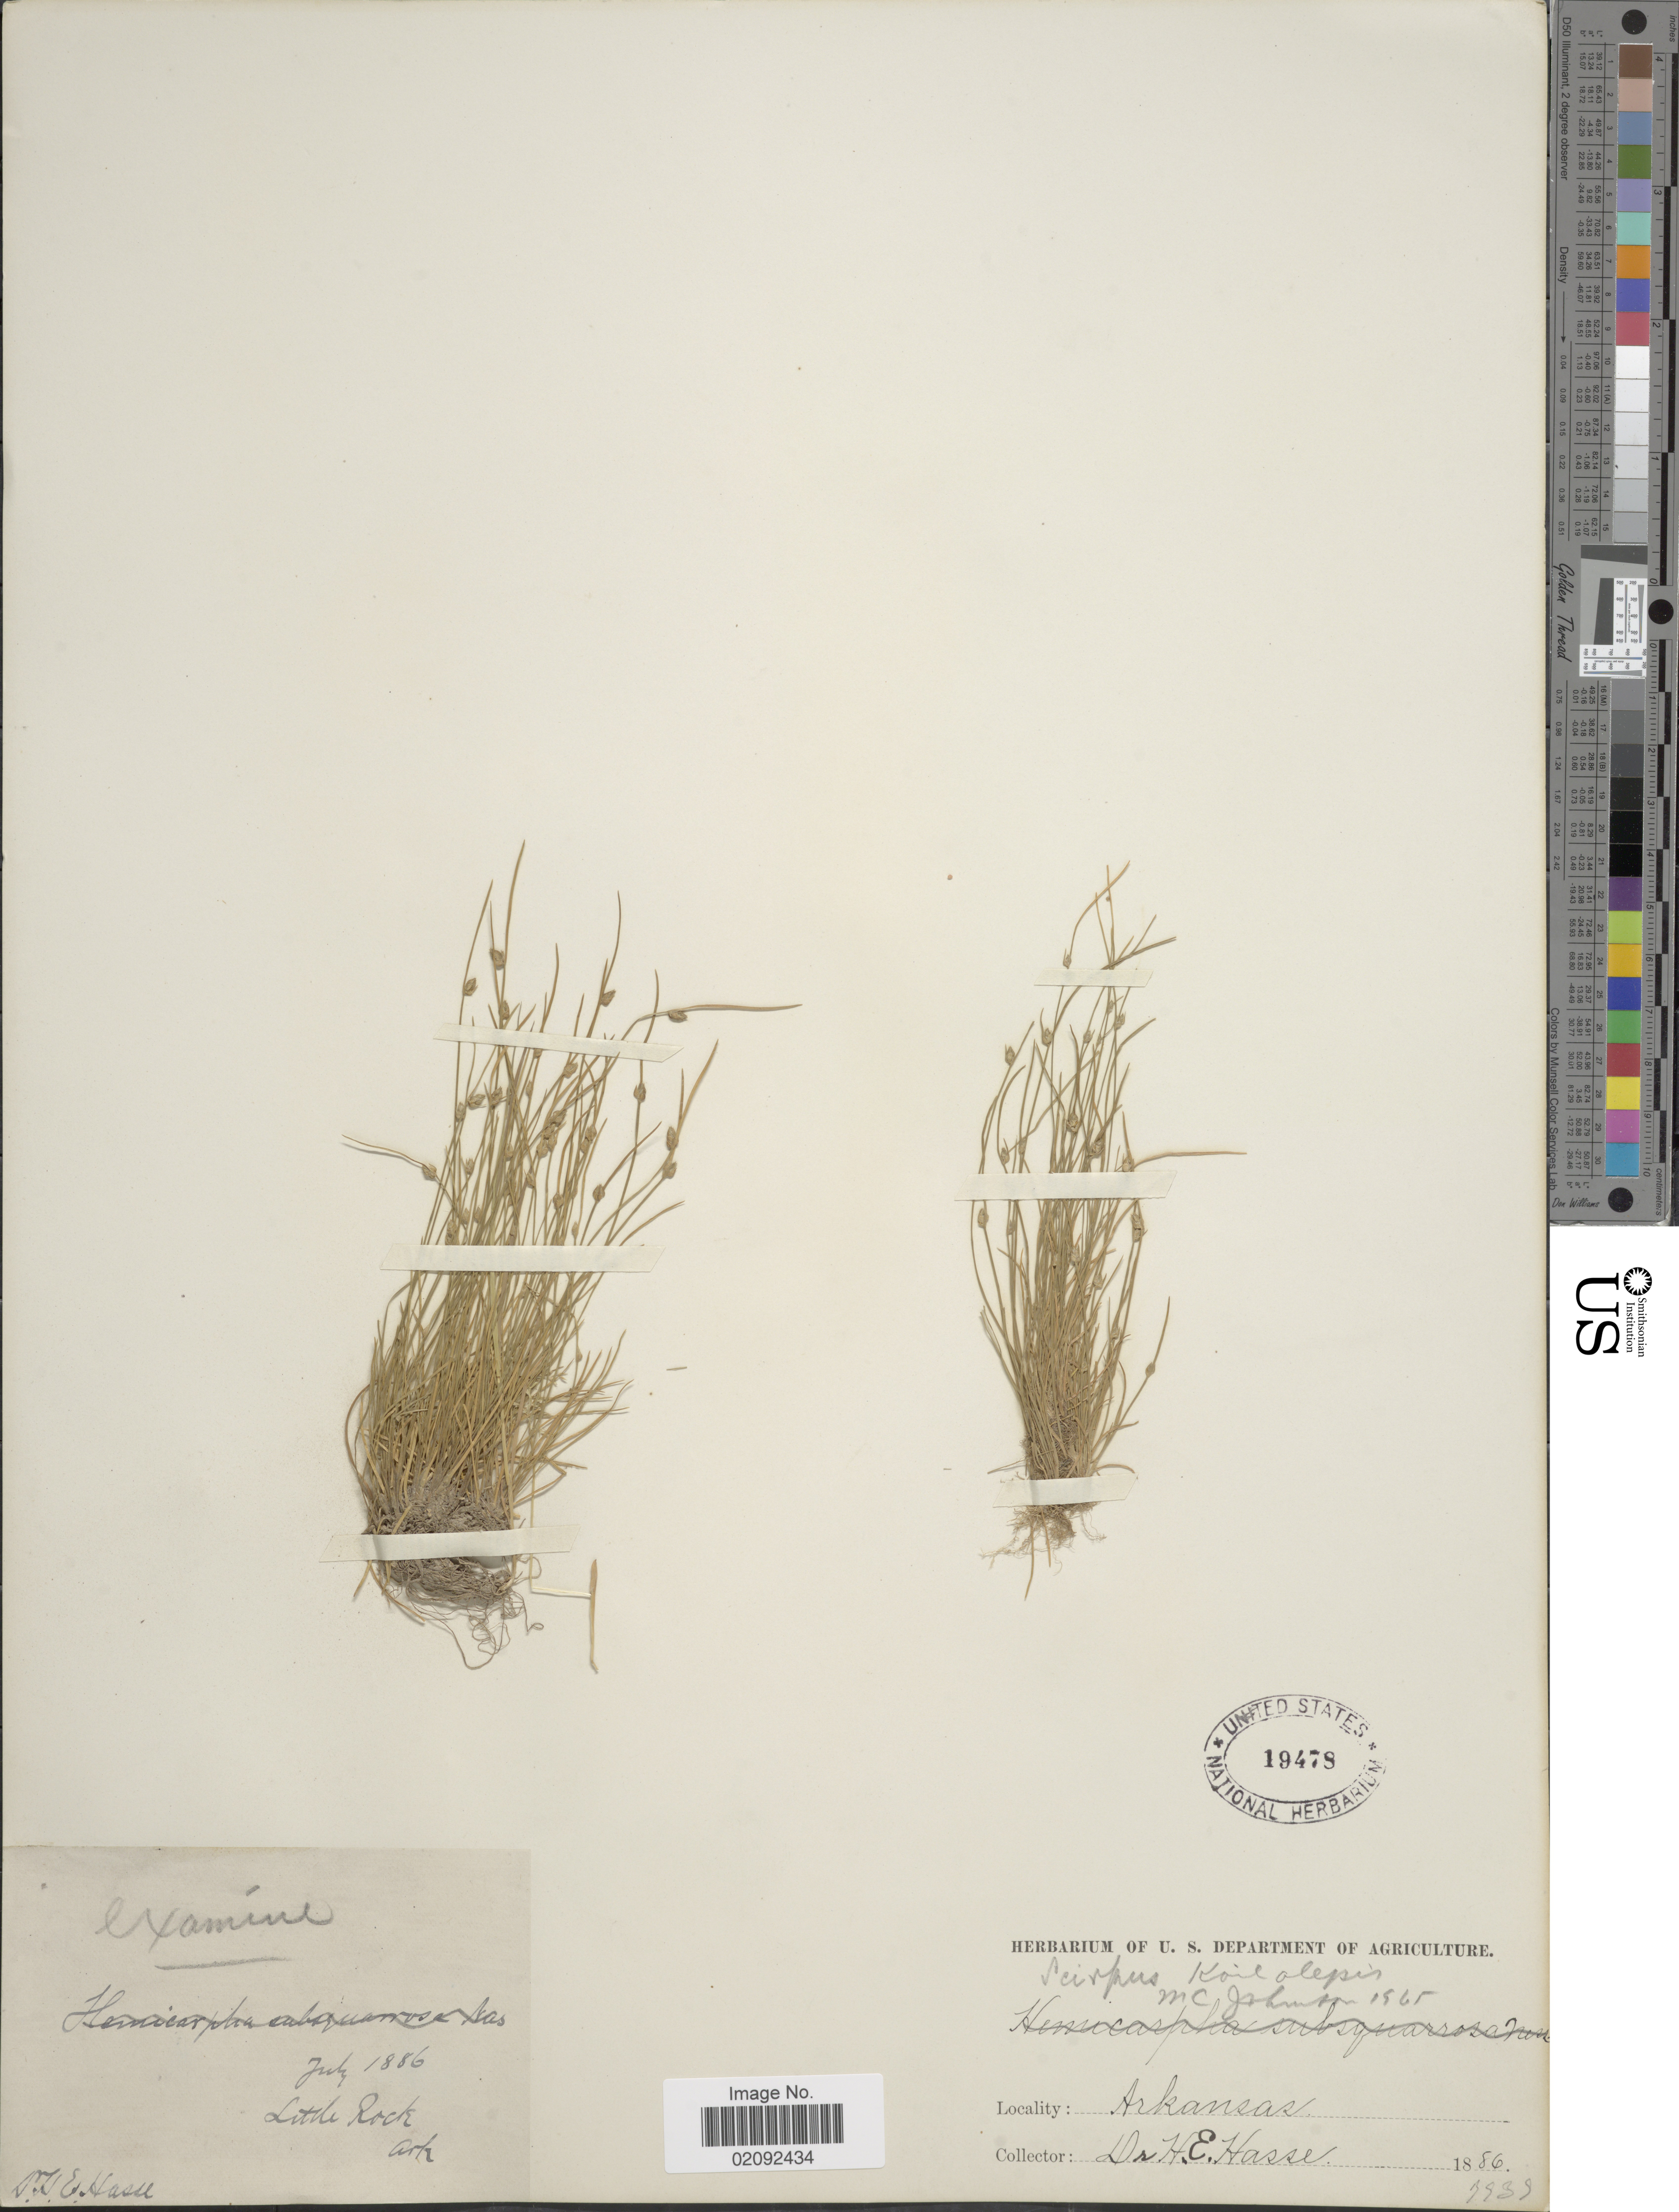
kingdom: Plantae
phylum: Tracheophyta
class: Liliopsida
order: Poales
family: Cyperaceae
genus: Isolepis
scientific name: Isolepis carinata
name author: Hook. & Arn. ex Torr.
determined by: Strong, M. T., (US), Smithsonian Institution - National Museum of Natural History (UNITED STATES)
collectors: H. E. Hasse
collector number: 3339*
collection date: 1886-07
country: United States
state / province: Arkansas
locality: Little Rock.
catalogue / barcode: US 19478